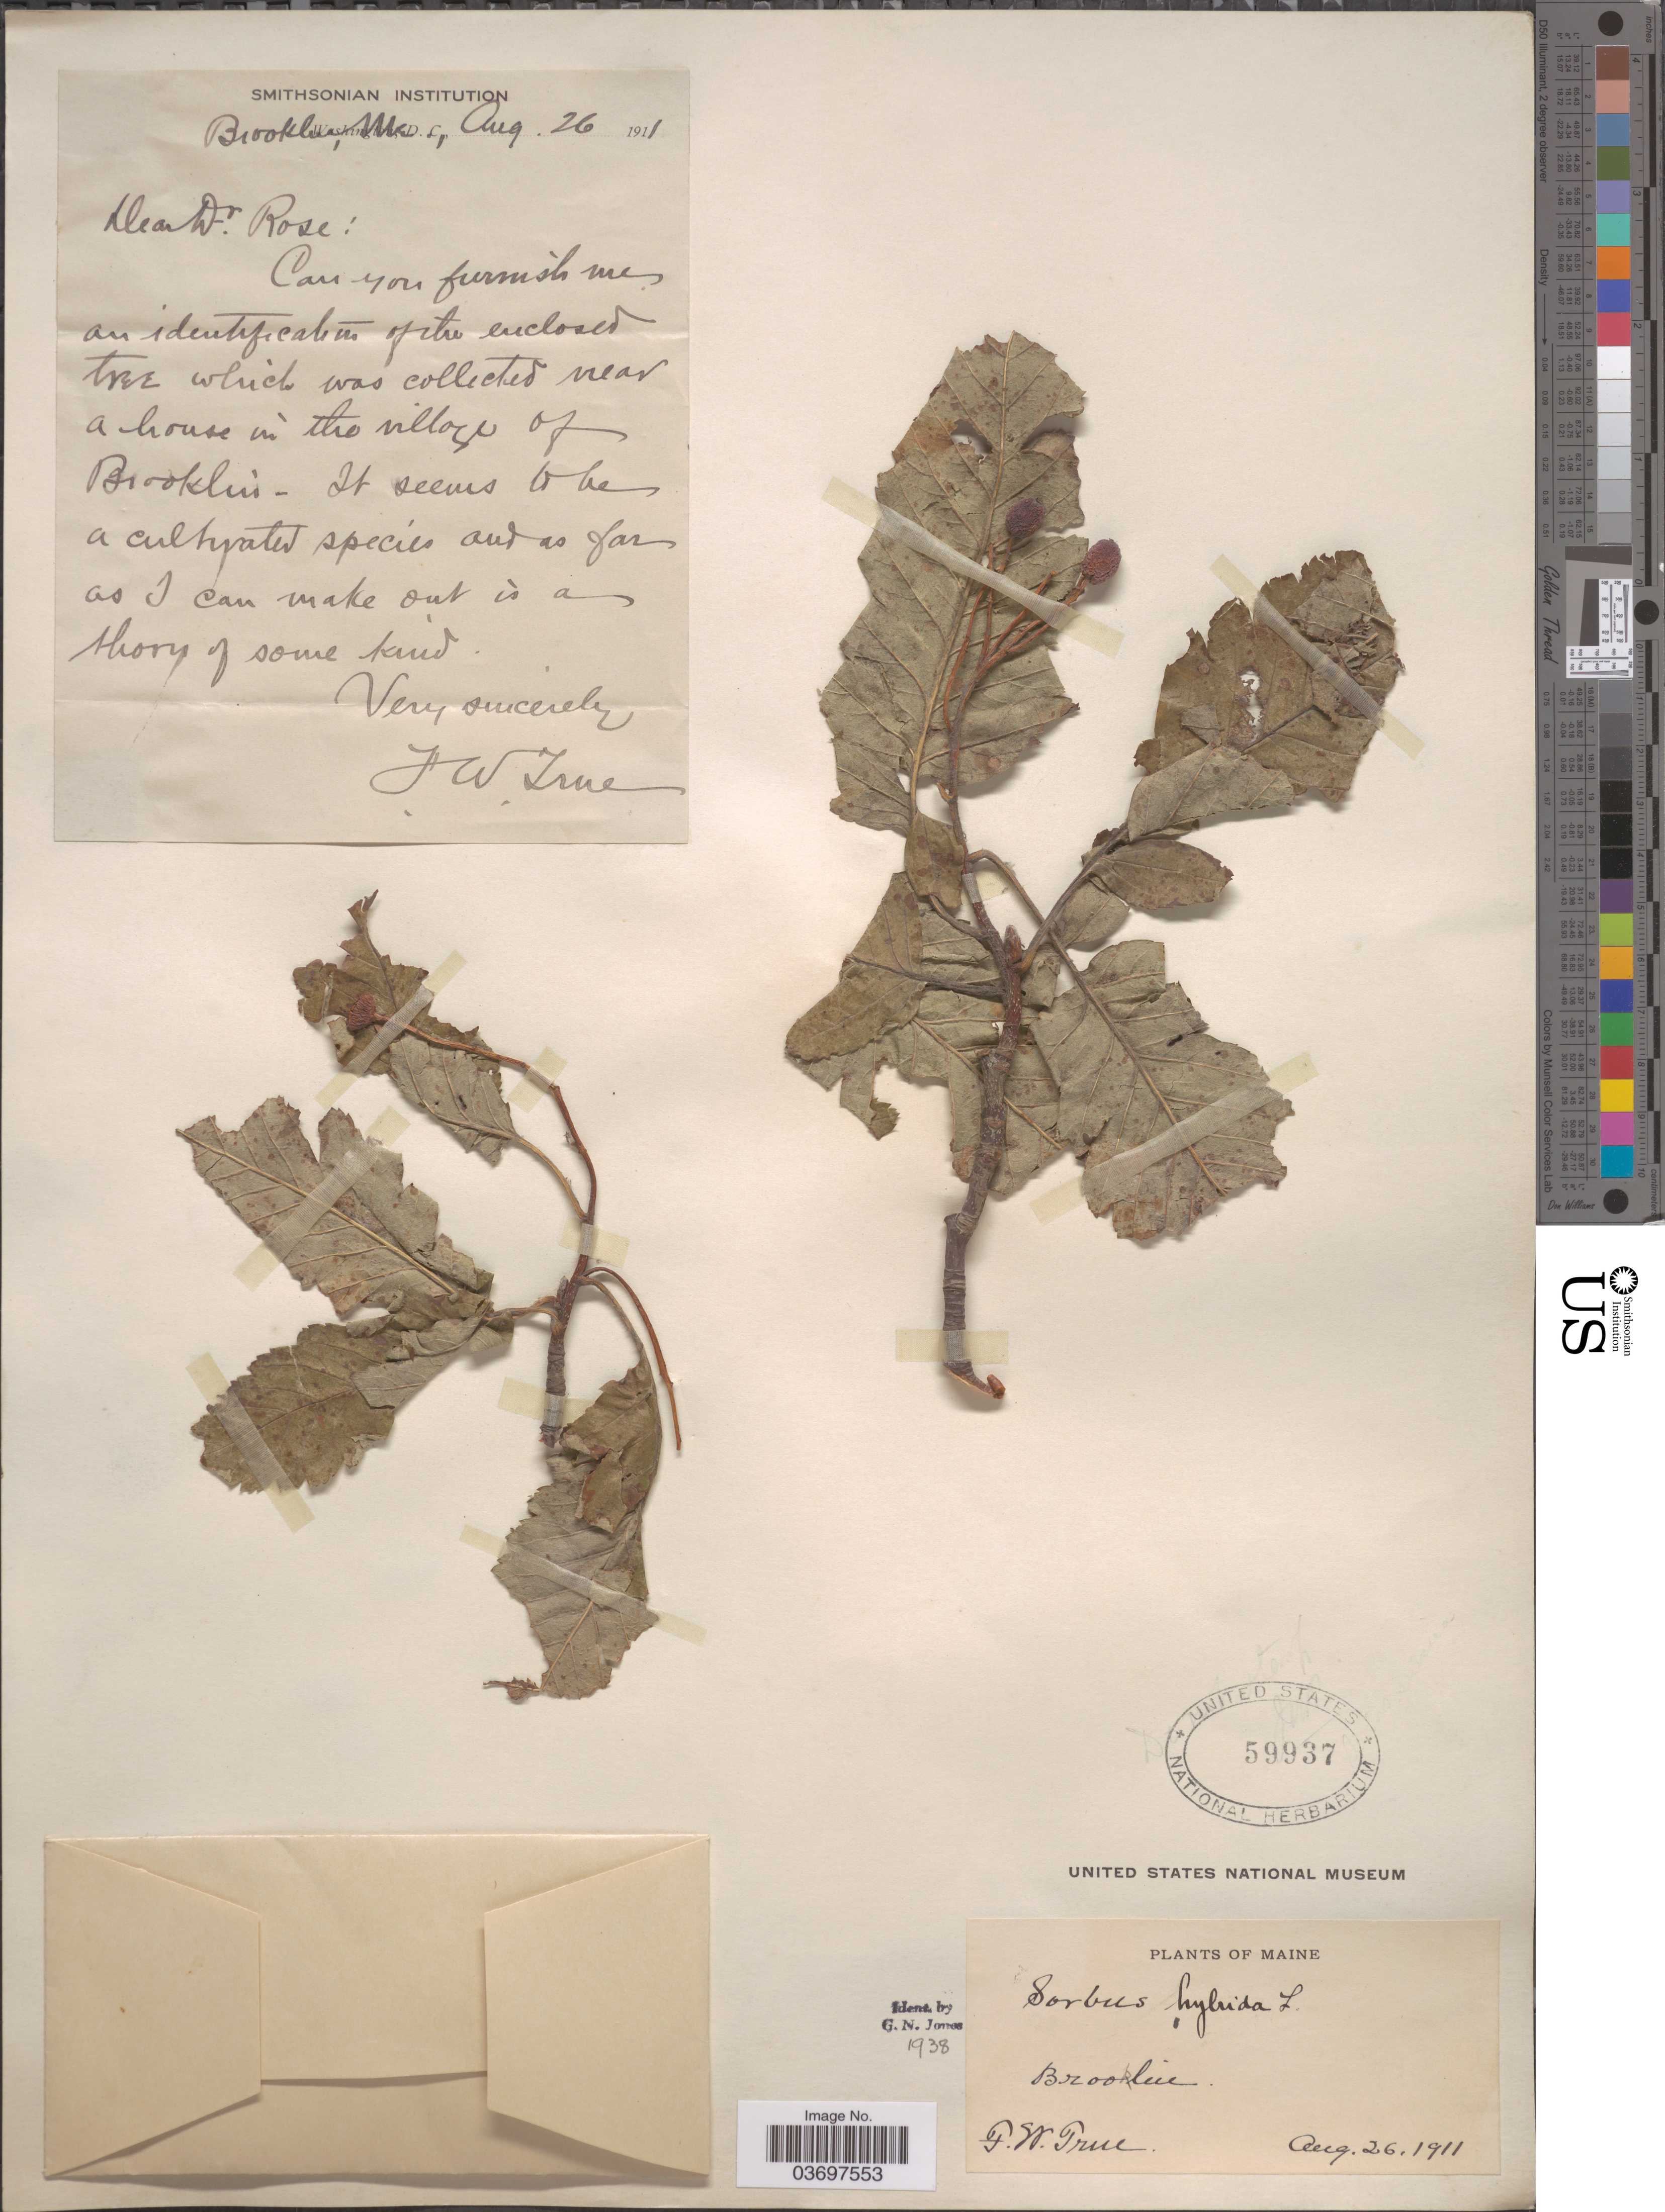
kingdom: Plantae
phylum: Tracheophyta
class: Magnoliopsida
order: Rosales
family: Rosaceae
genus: Sorbus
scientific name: Sorbus hybrida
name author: L.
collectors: F. Irne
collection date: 1911-08-26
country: United States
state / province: Maine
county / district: Hancock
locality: Brookline.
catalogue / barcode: US 59937